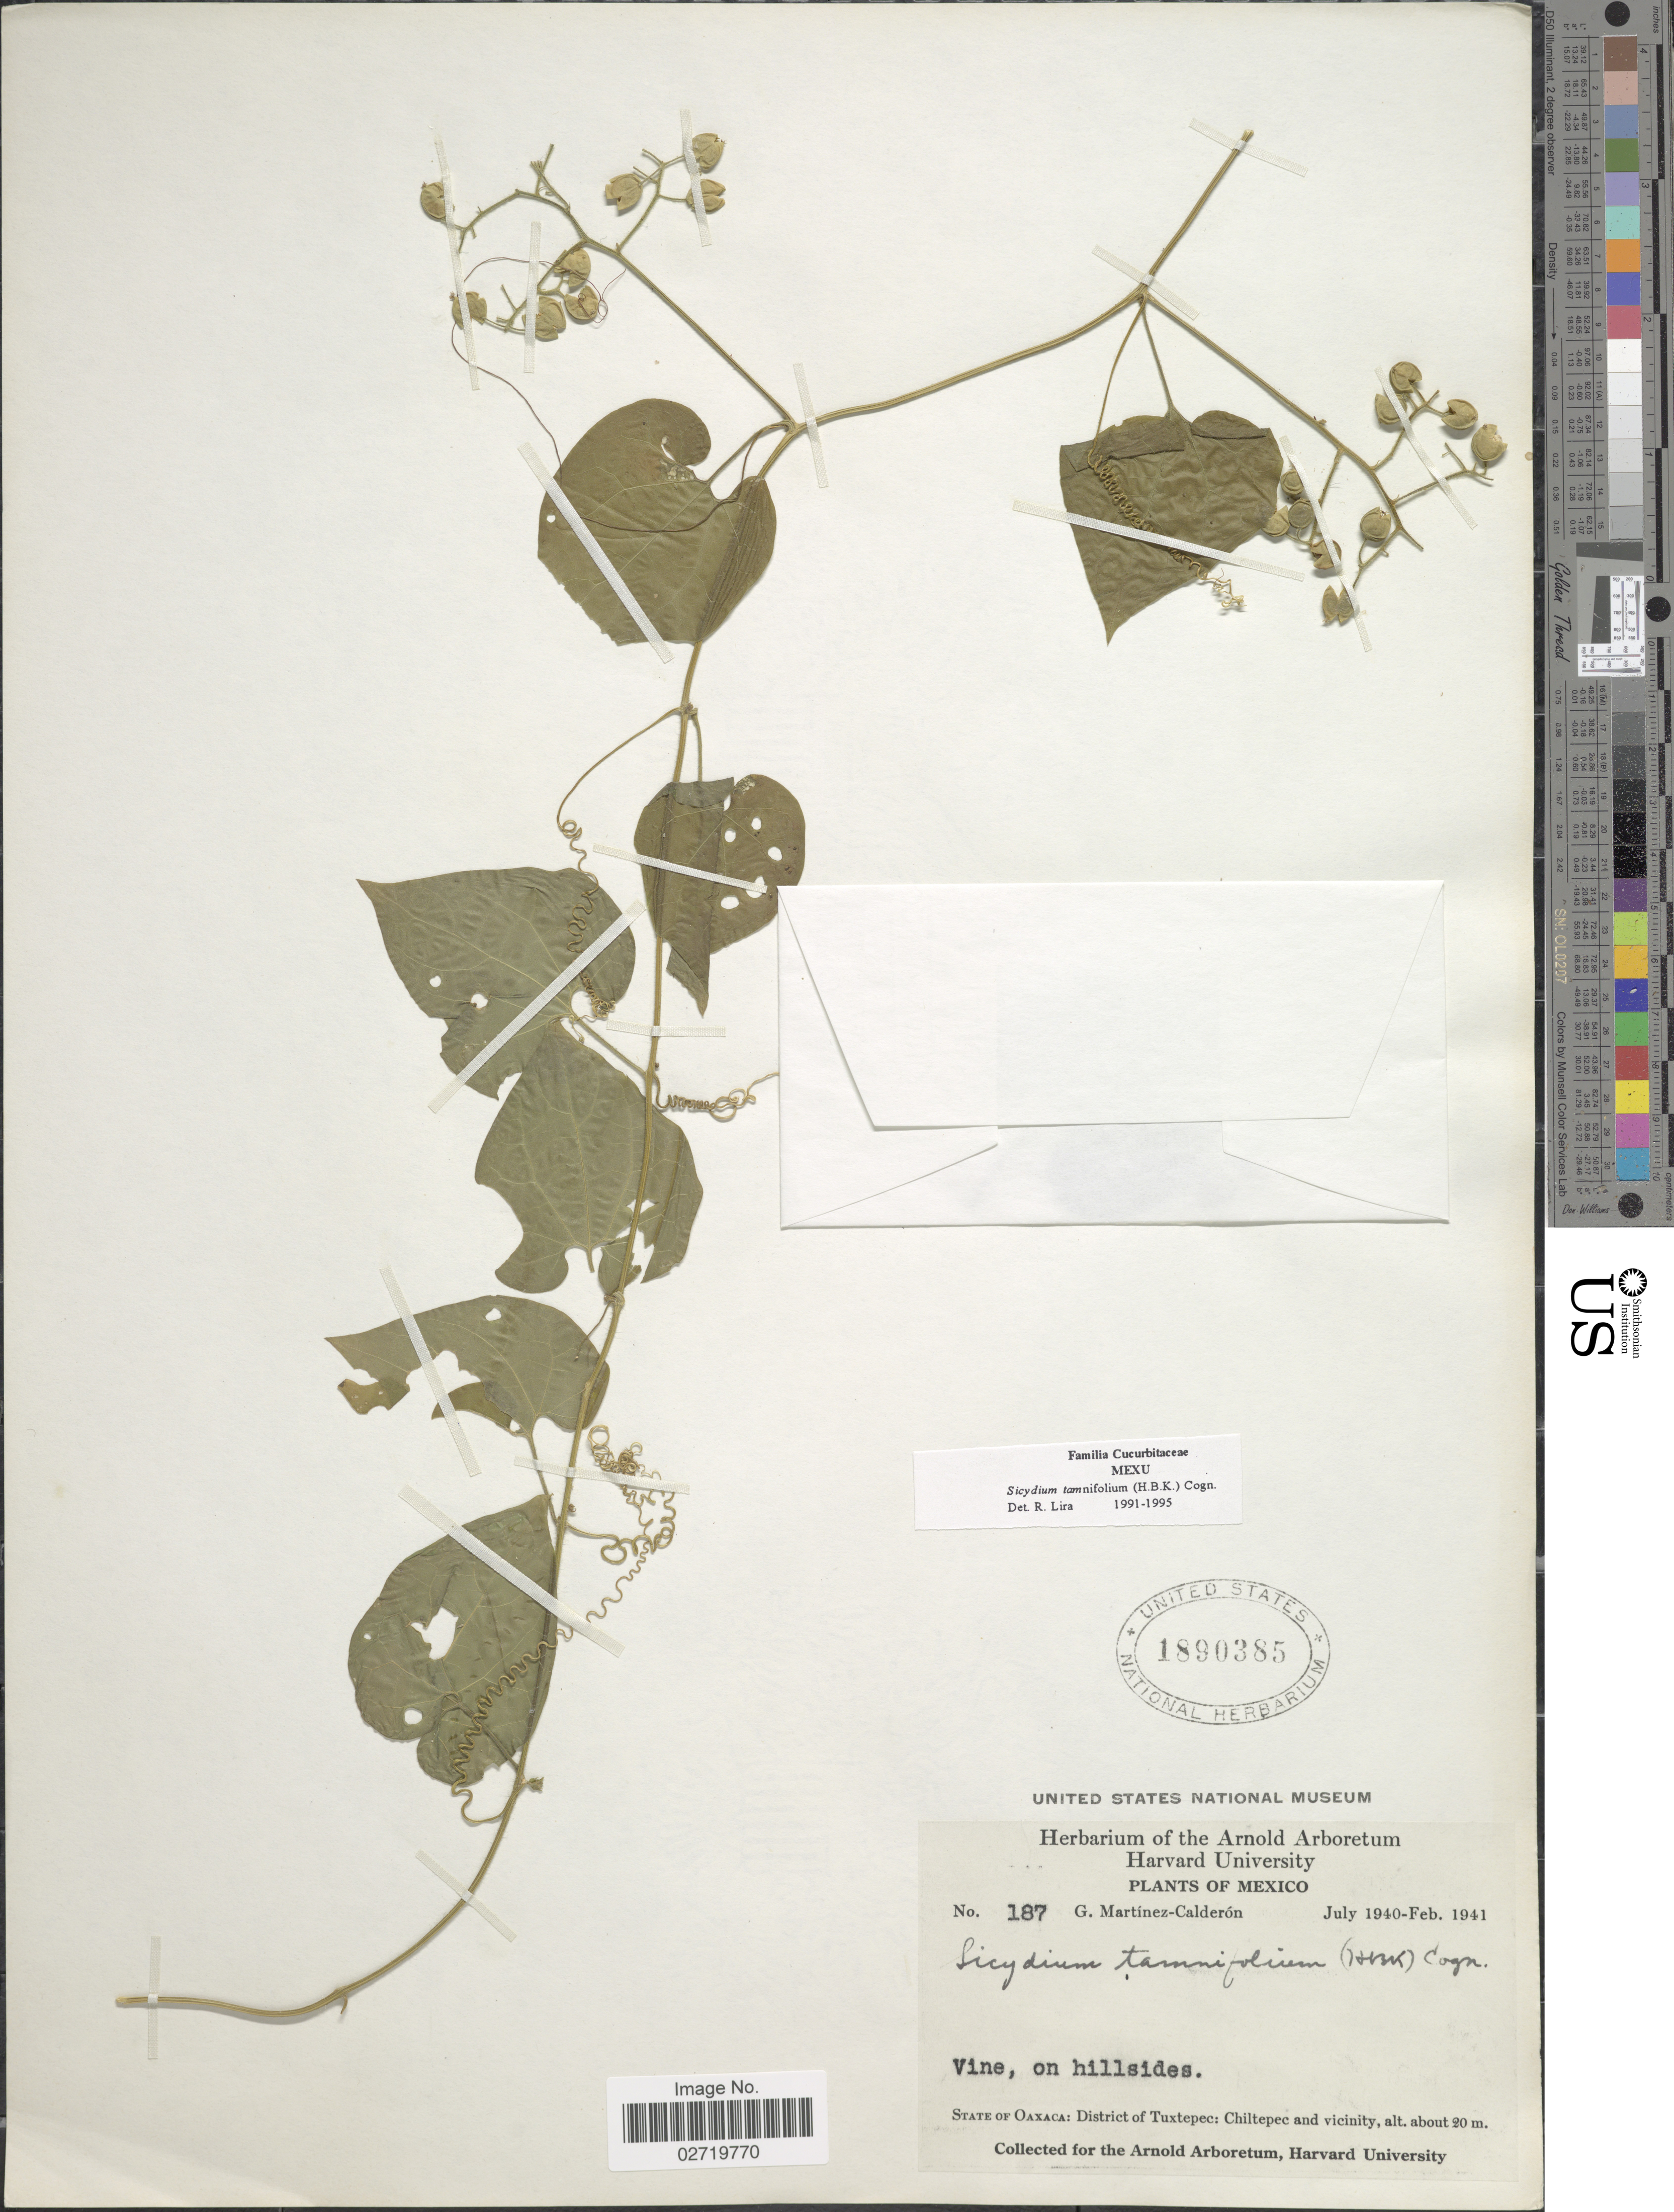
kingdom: Plantae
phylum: Tracheophyta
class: Magnoliopsida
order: Cucurbitales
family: Cucurbitaceae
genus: Sicydium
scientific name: Sicydium tamnifolium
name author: (Kunth) Cogn.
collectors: G. Martínez Calderón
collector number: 187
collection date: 1940-07/1941-02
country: Mexico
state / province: Oaxaca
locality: On hillsides. District of Tuxtepec: Chiltepec and vicinity.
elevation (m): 20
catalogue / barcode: US 1890385